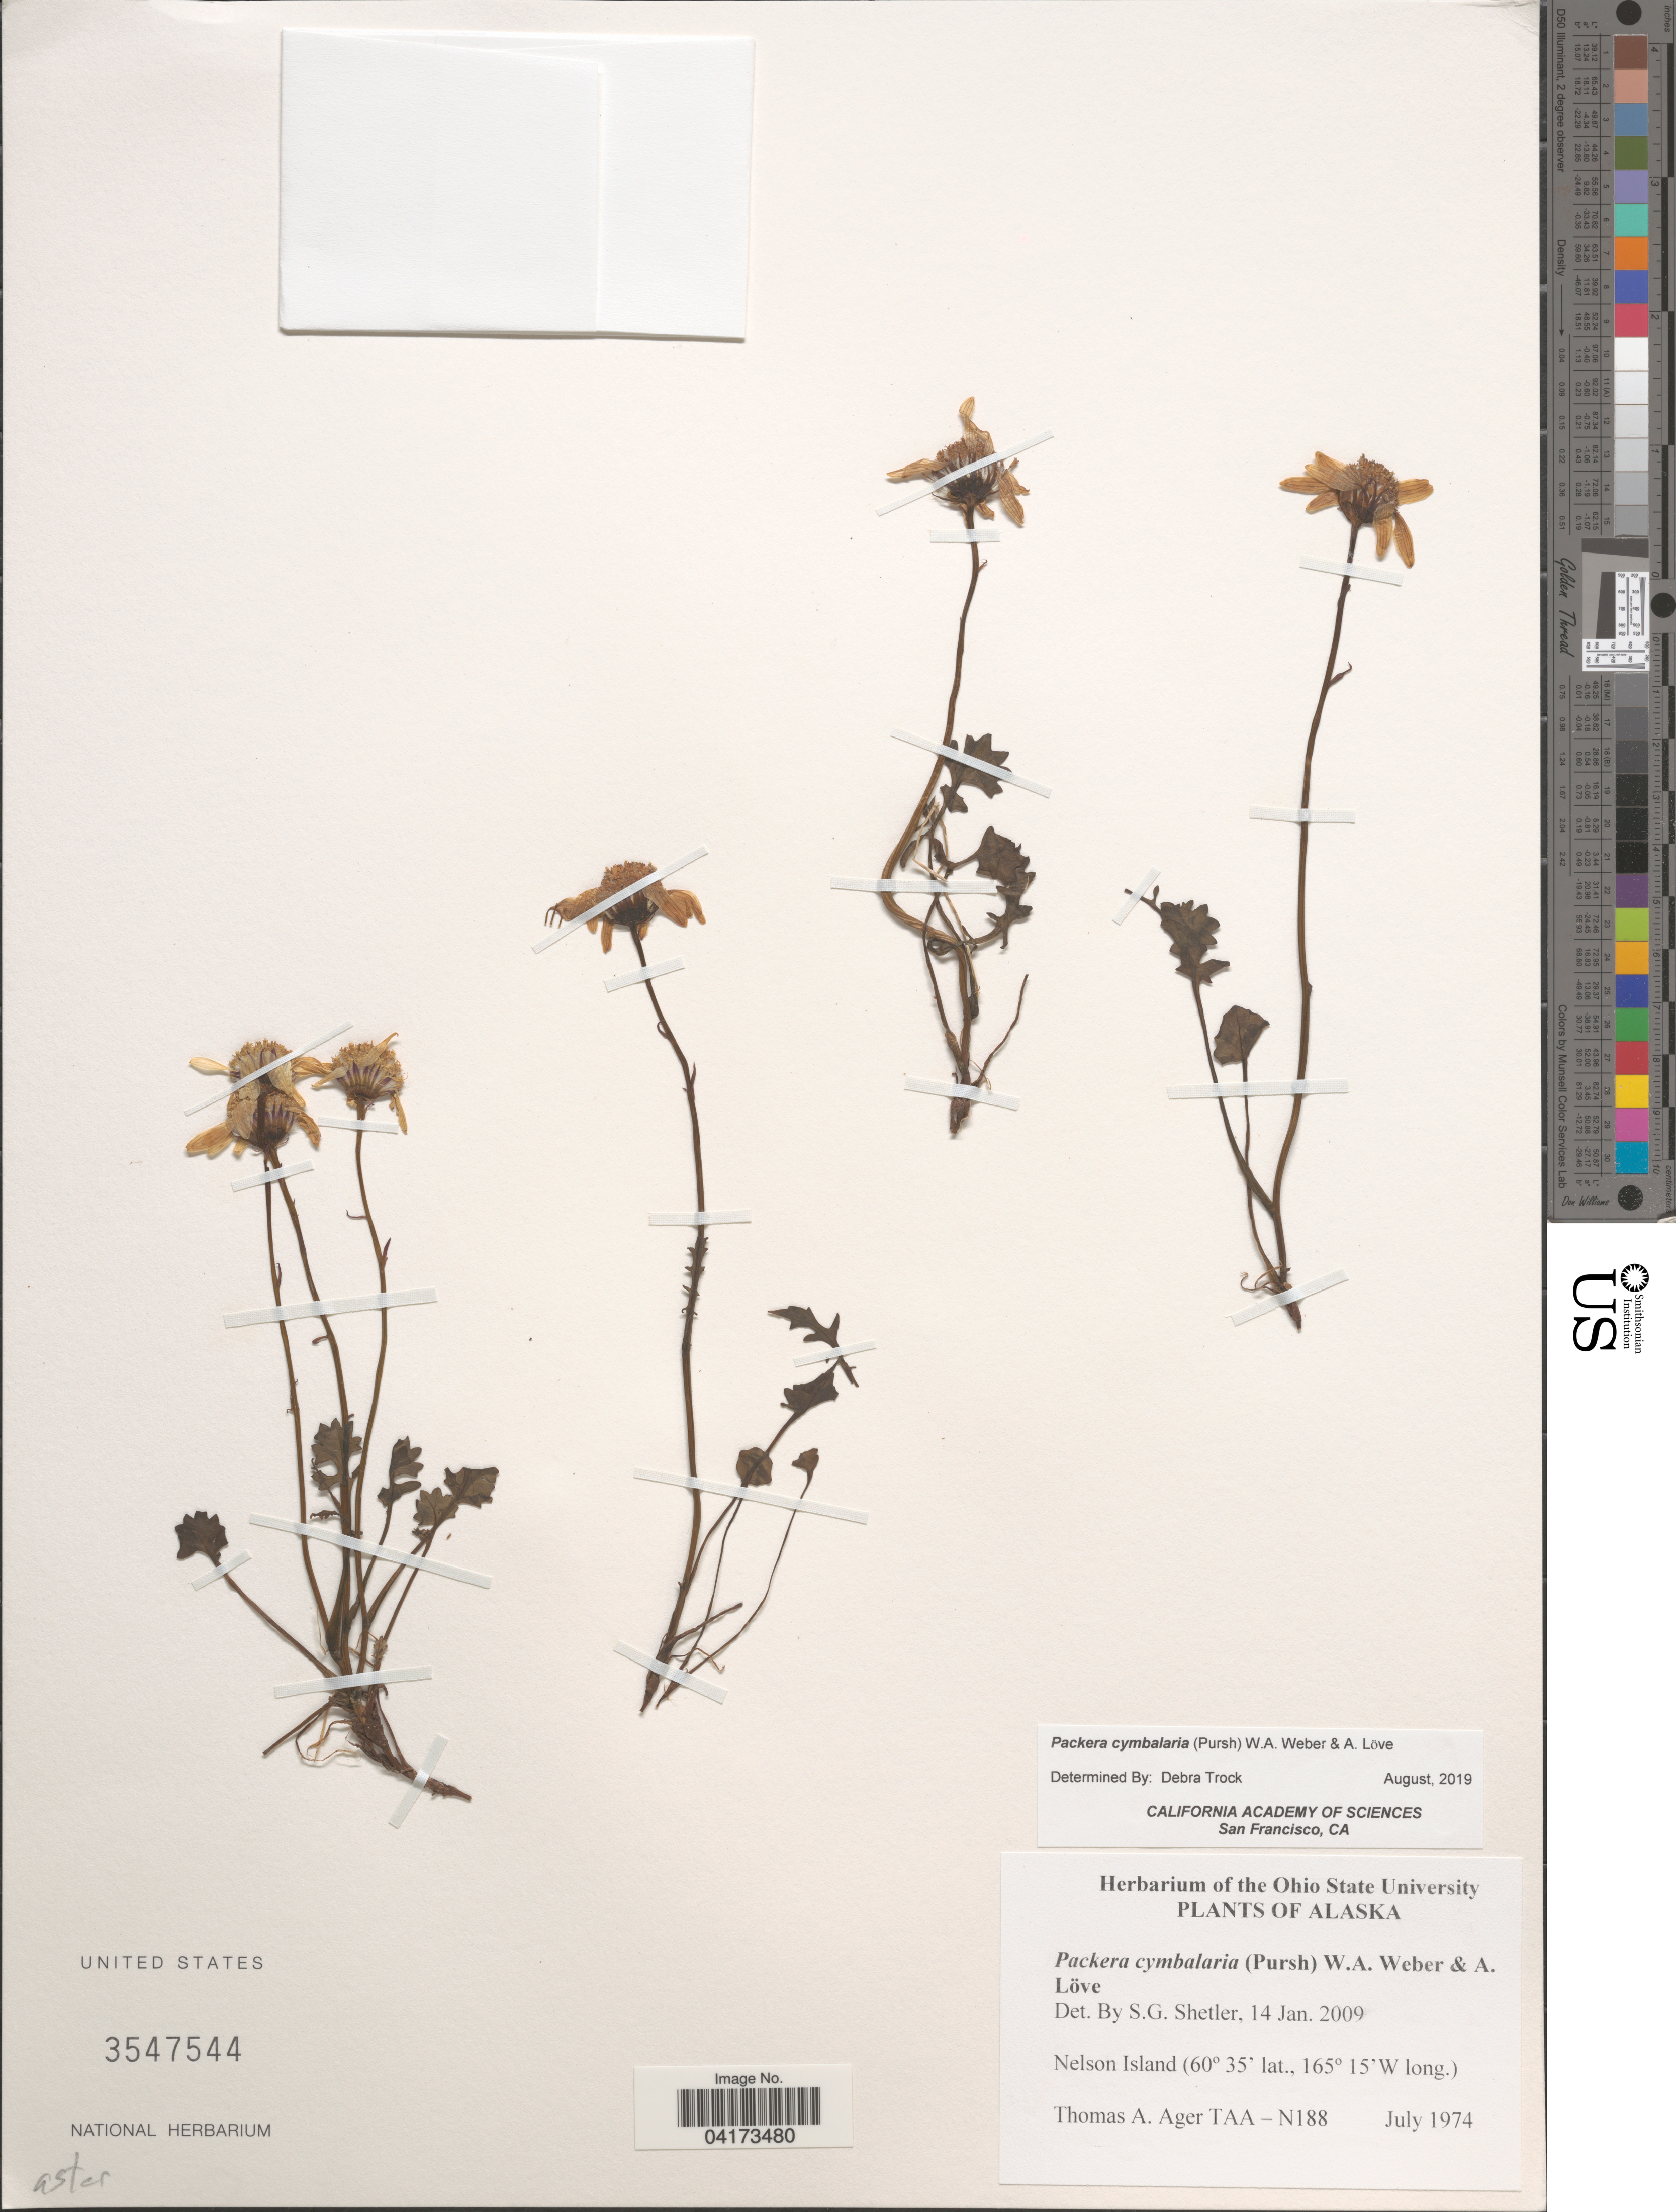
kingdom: Plantae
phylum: Tracheophyta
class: Magnoliopsida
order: Asterales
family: Asteraceae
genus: Packera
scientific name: Packera cymbalaria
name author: (Pursh) W.A. Weber & Á. Löve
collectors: T. A. Ager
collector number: TAA-N188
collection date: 1974-07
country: United States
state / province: Alaska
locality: Nelson Island.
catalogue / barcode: US 3547544